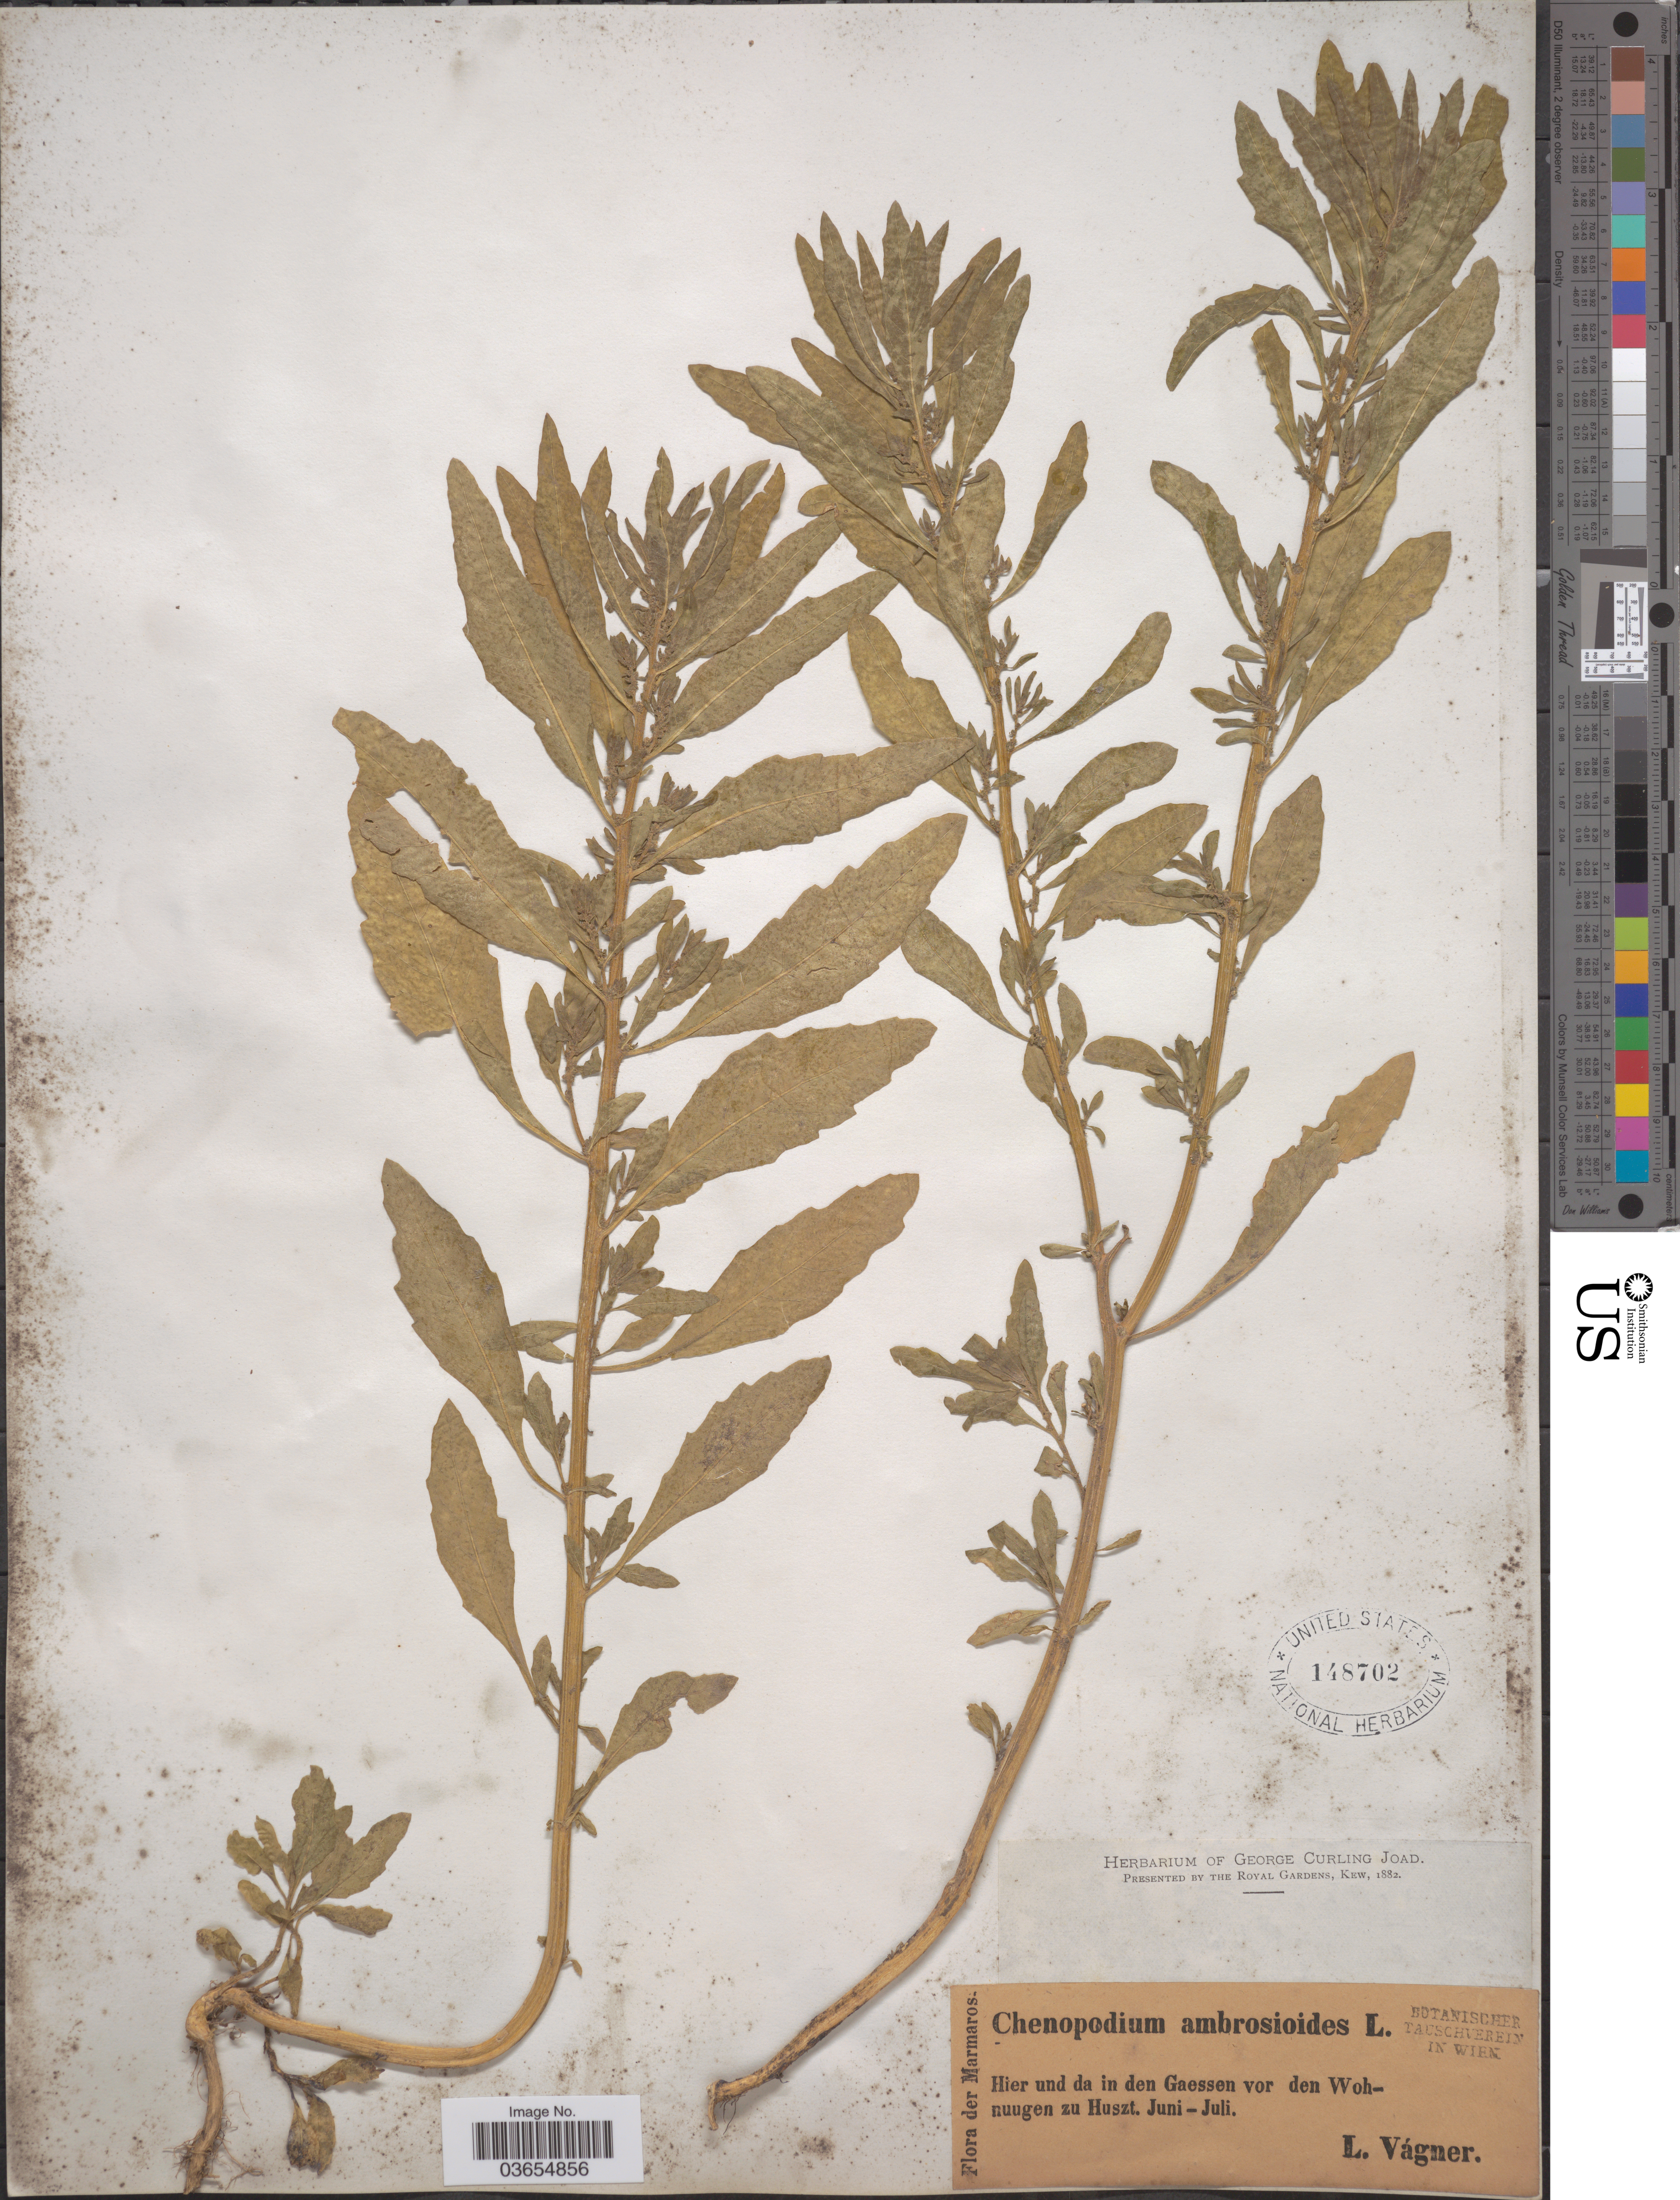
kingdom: Plantae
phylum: Tracheophyta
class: Magnoliopsida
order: Caryophyllales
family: Amaranthaceae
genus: Chenopodium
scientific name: Chenopodium ambrosioides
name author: L.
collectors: L. Vagner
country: Ukraine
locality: Marmaros. Hier und da in den Gaessen vor den Wohnungen zu Huszt.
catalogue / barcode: US 148702